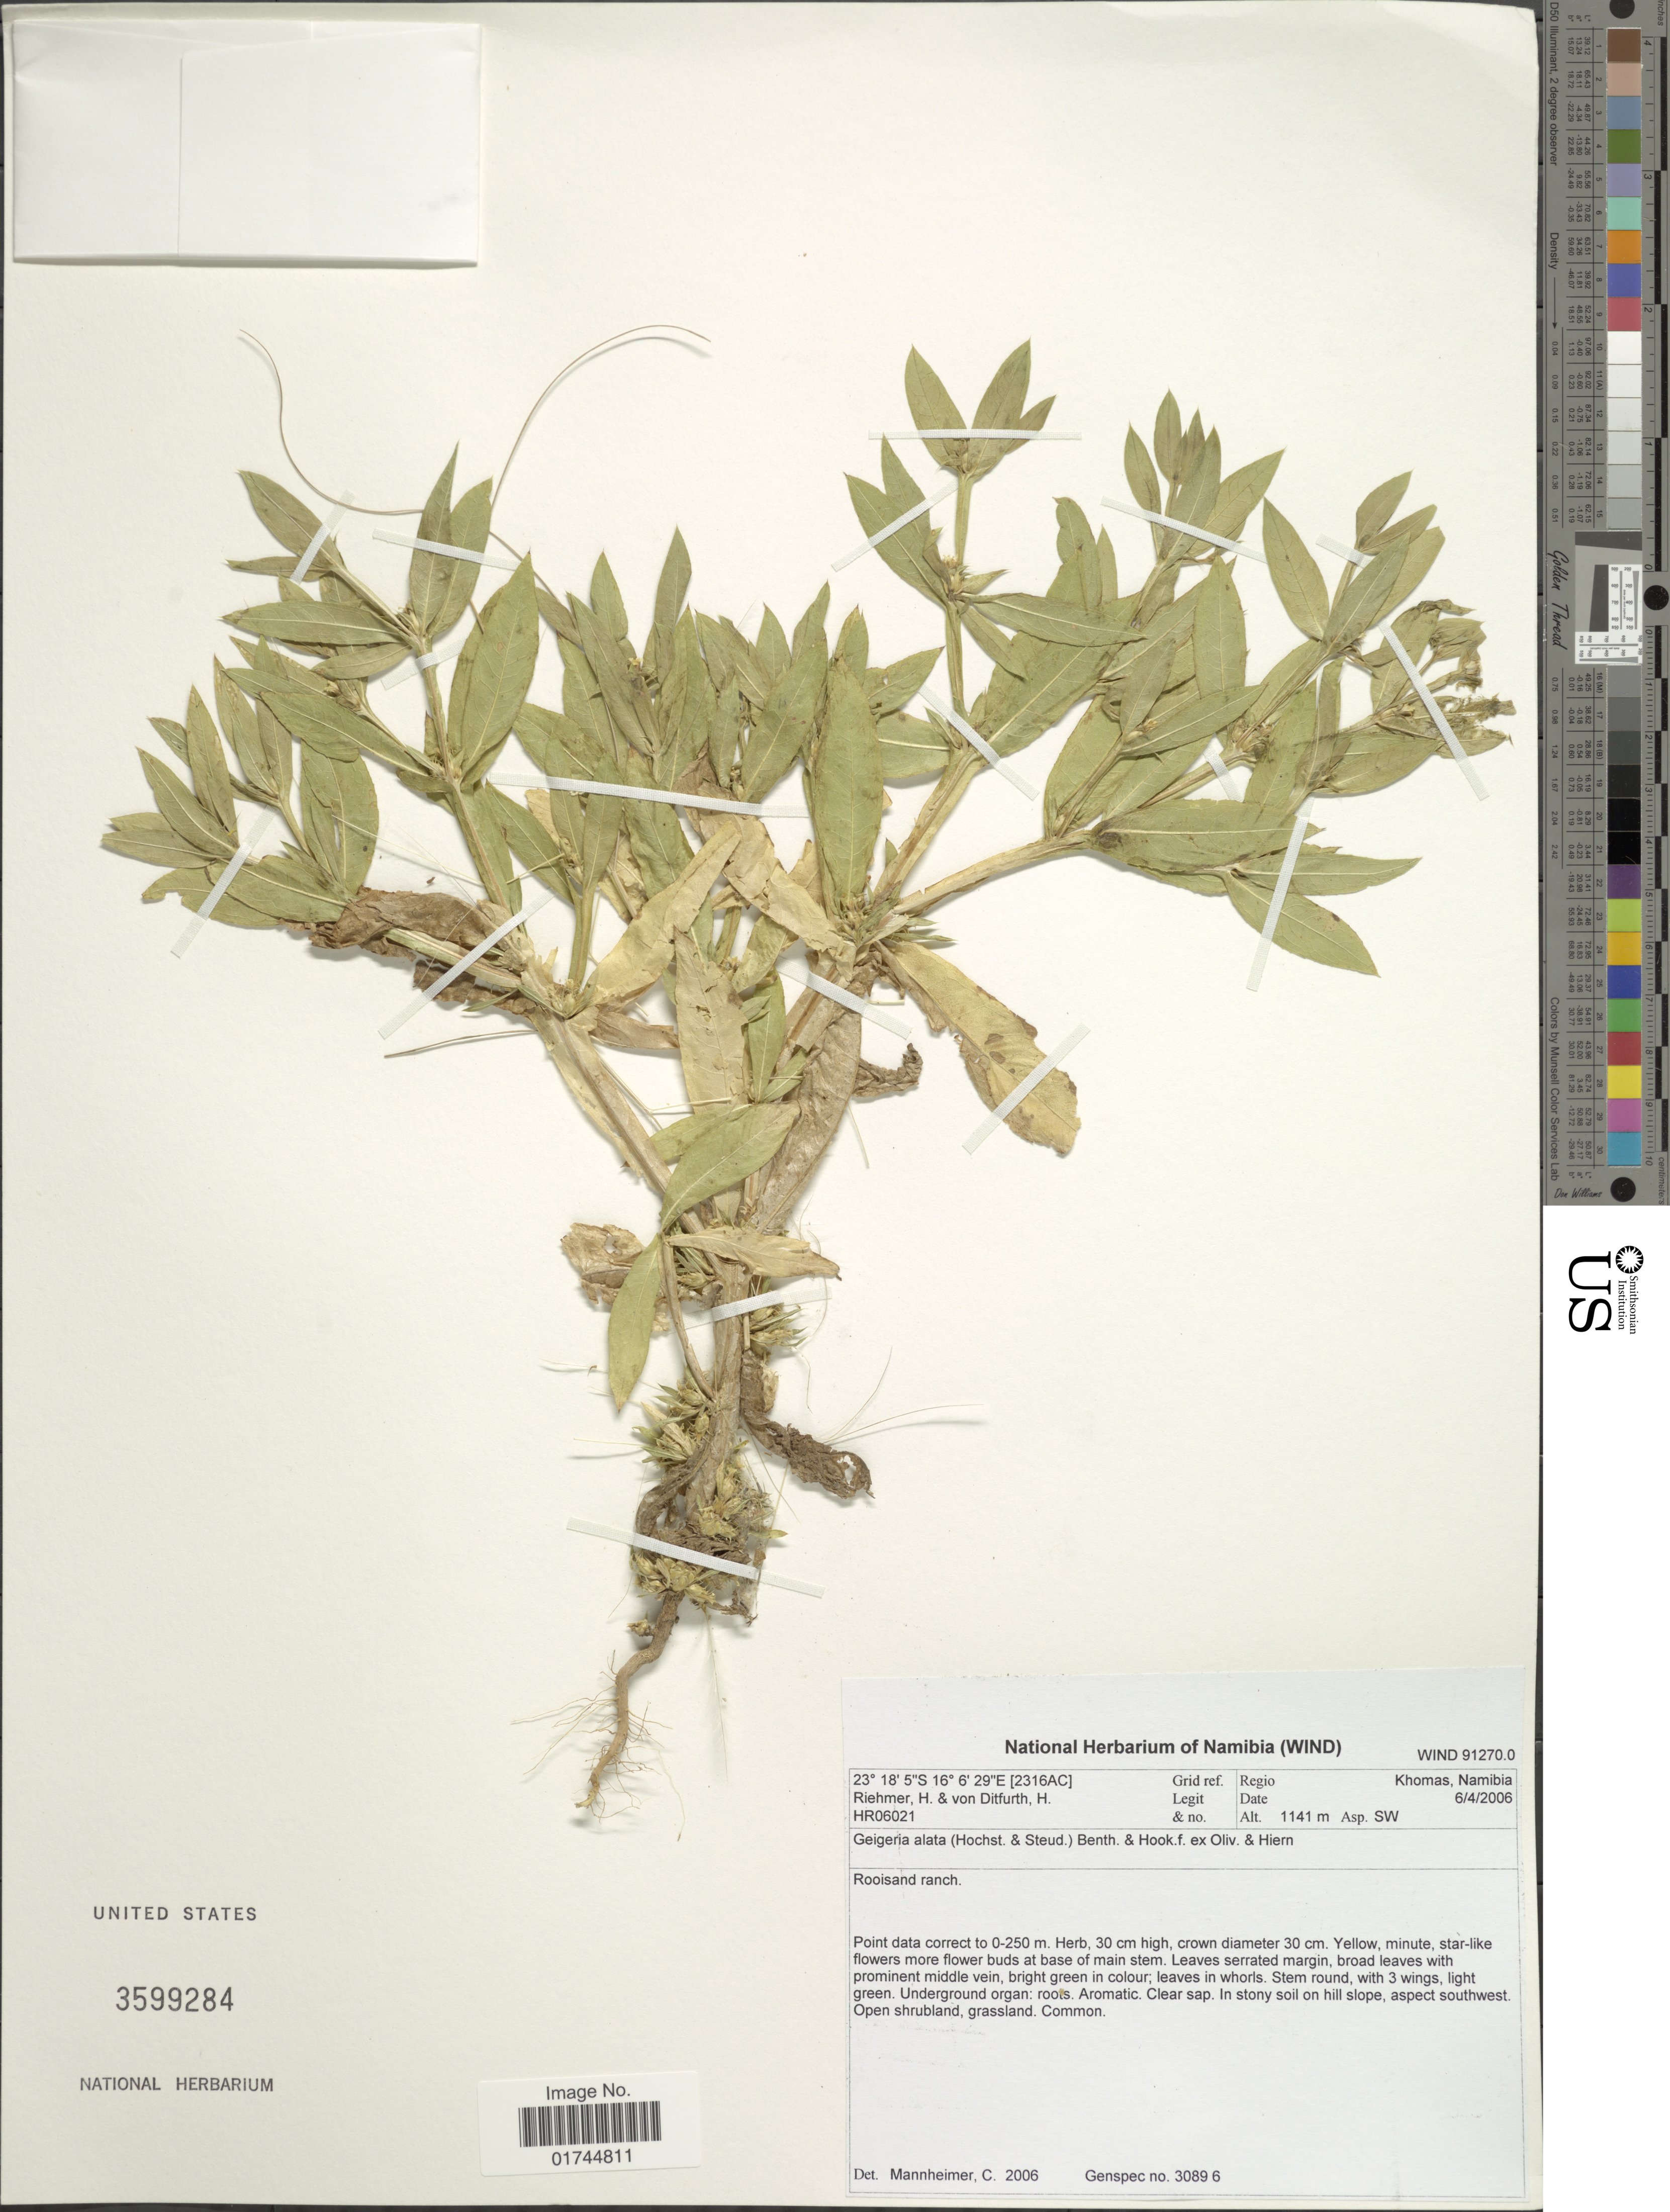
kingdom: Plantae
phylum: Tracheophyta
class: Magnoliopsida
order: Asterales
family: Asteraceae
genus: Geigeria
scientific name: Geigeria alata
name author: (Hochst. & Steud. ex DC.) Oliv. & Hiern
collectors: H. Riehmer & H. Von Ditfurth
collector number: HR06021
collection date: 2006-04-06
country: Namibia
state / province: Khomas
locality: Rooisand Ranch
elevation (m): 1141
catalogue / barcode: US 3599284